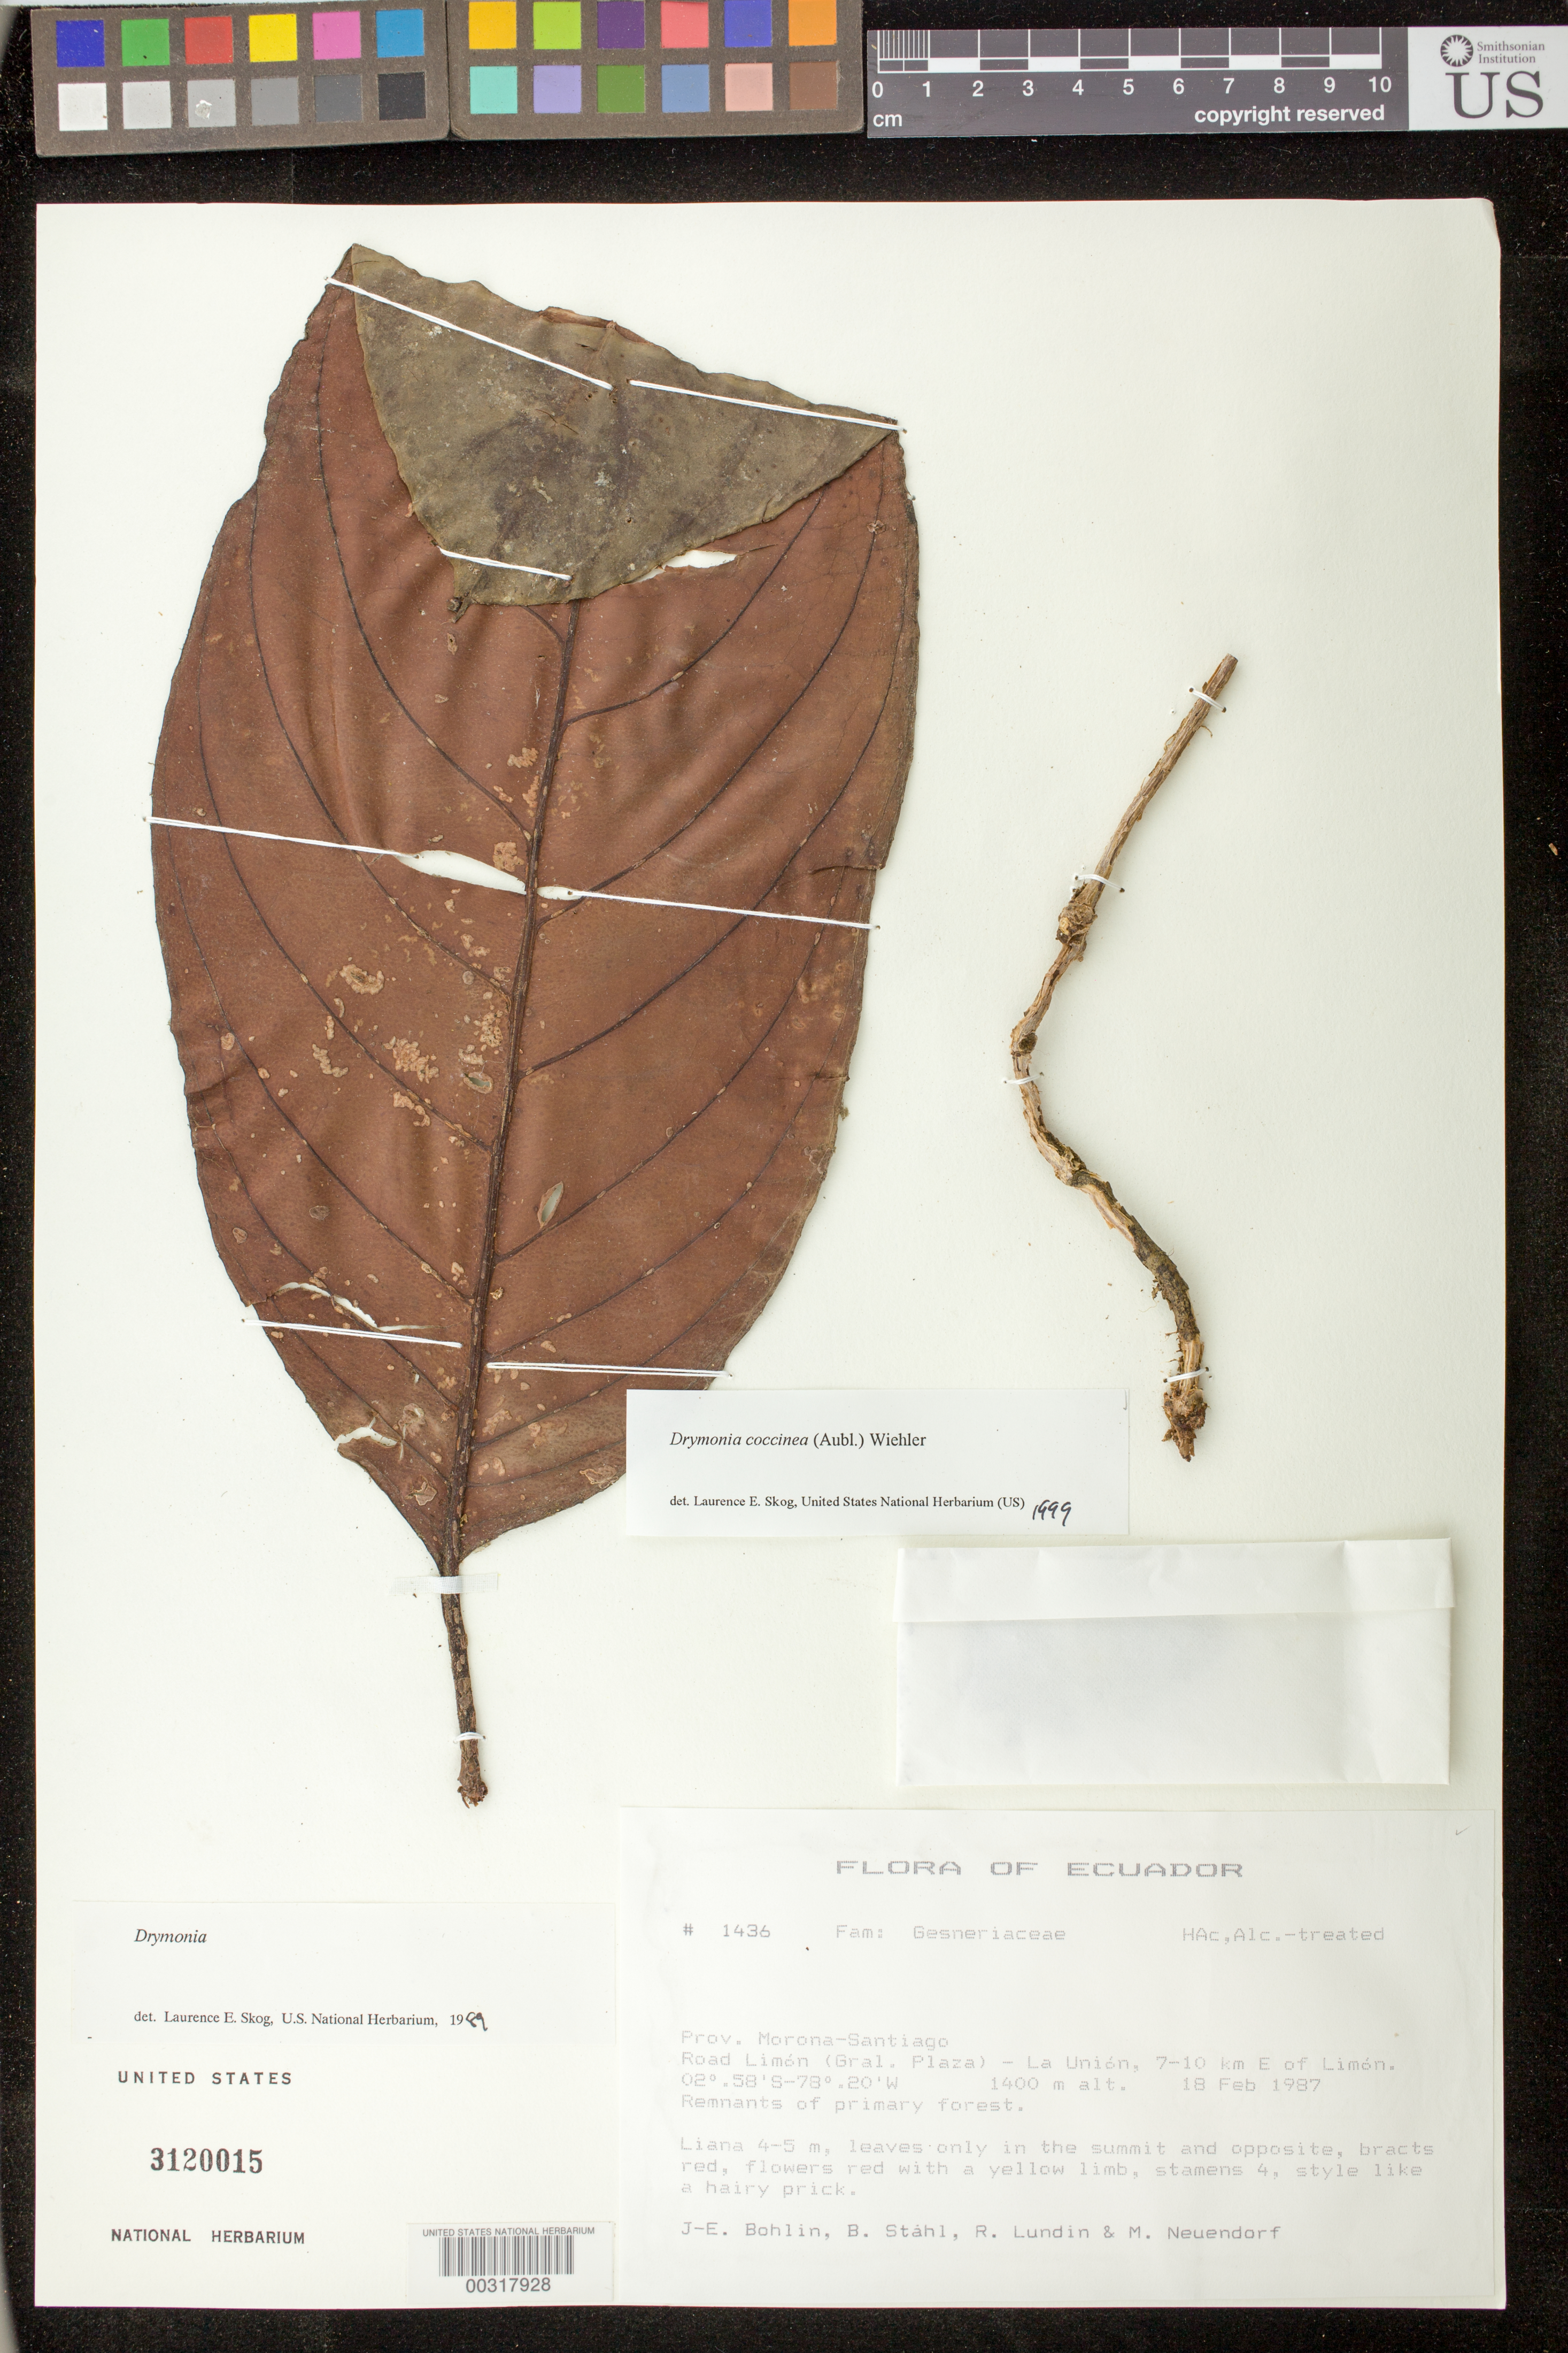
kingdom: Plantae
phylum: Tracheophyta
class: Magnoliopsida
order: Lamiales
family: Gesneriaceae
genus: Drymonia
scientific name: Drymonia coccinea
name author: (Aubl.) Wiehler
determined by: Skog, Laurence E.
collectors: J. Bohlin, B. Ståhl, R. Lundin & M. Neuendorf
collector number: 1436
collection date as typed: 18 Feb 1987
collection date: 1987-02-18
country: Ecuador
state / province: Morona-Santiago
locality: Road Limón (Gral. Plaza) - La Unión, 7-10 km E of Limón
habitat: Remnants of primary forest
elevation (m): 1400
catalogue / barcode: US 3120015